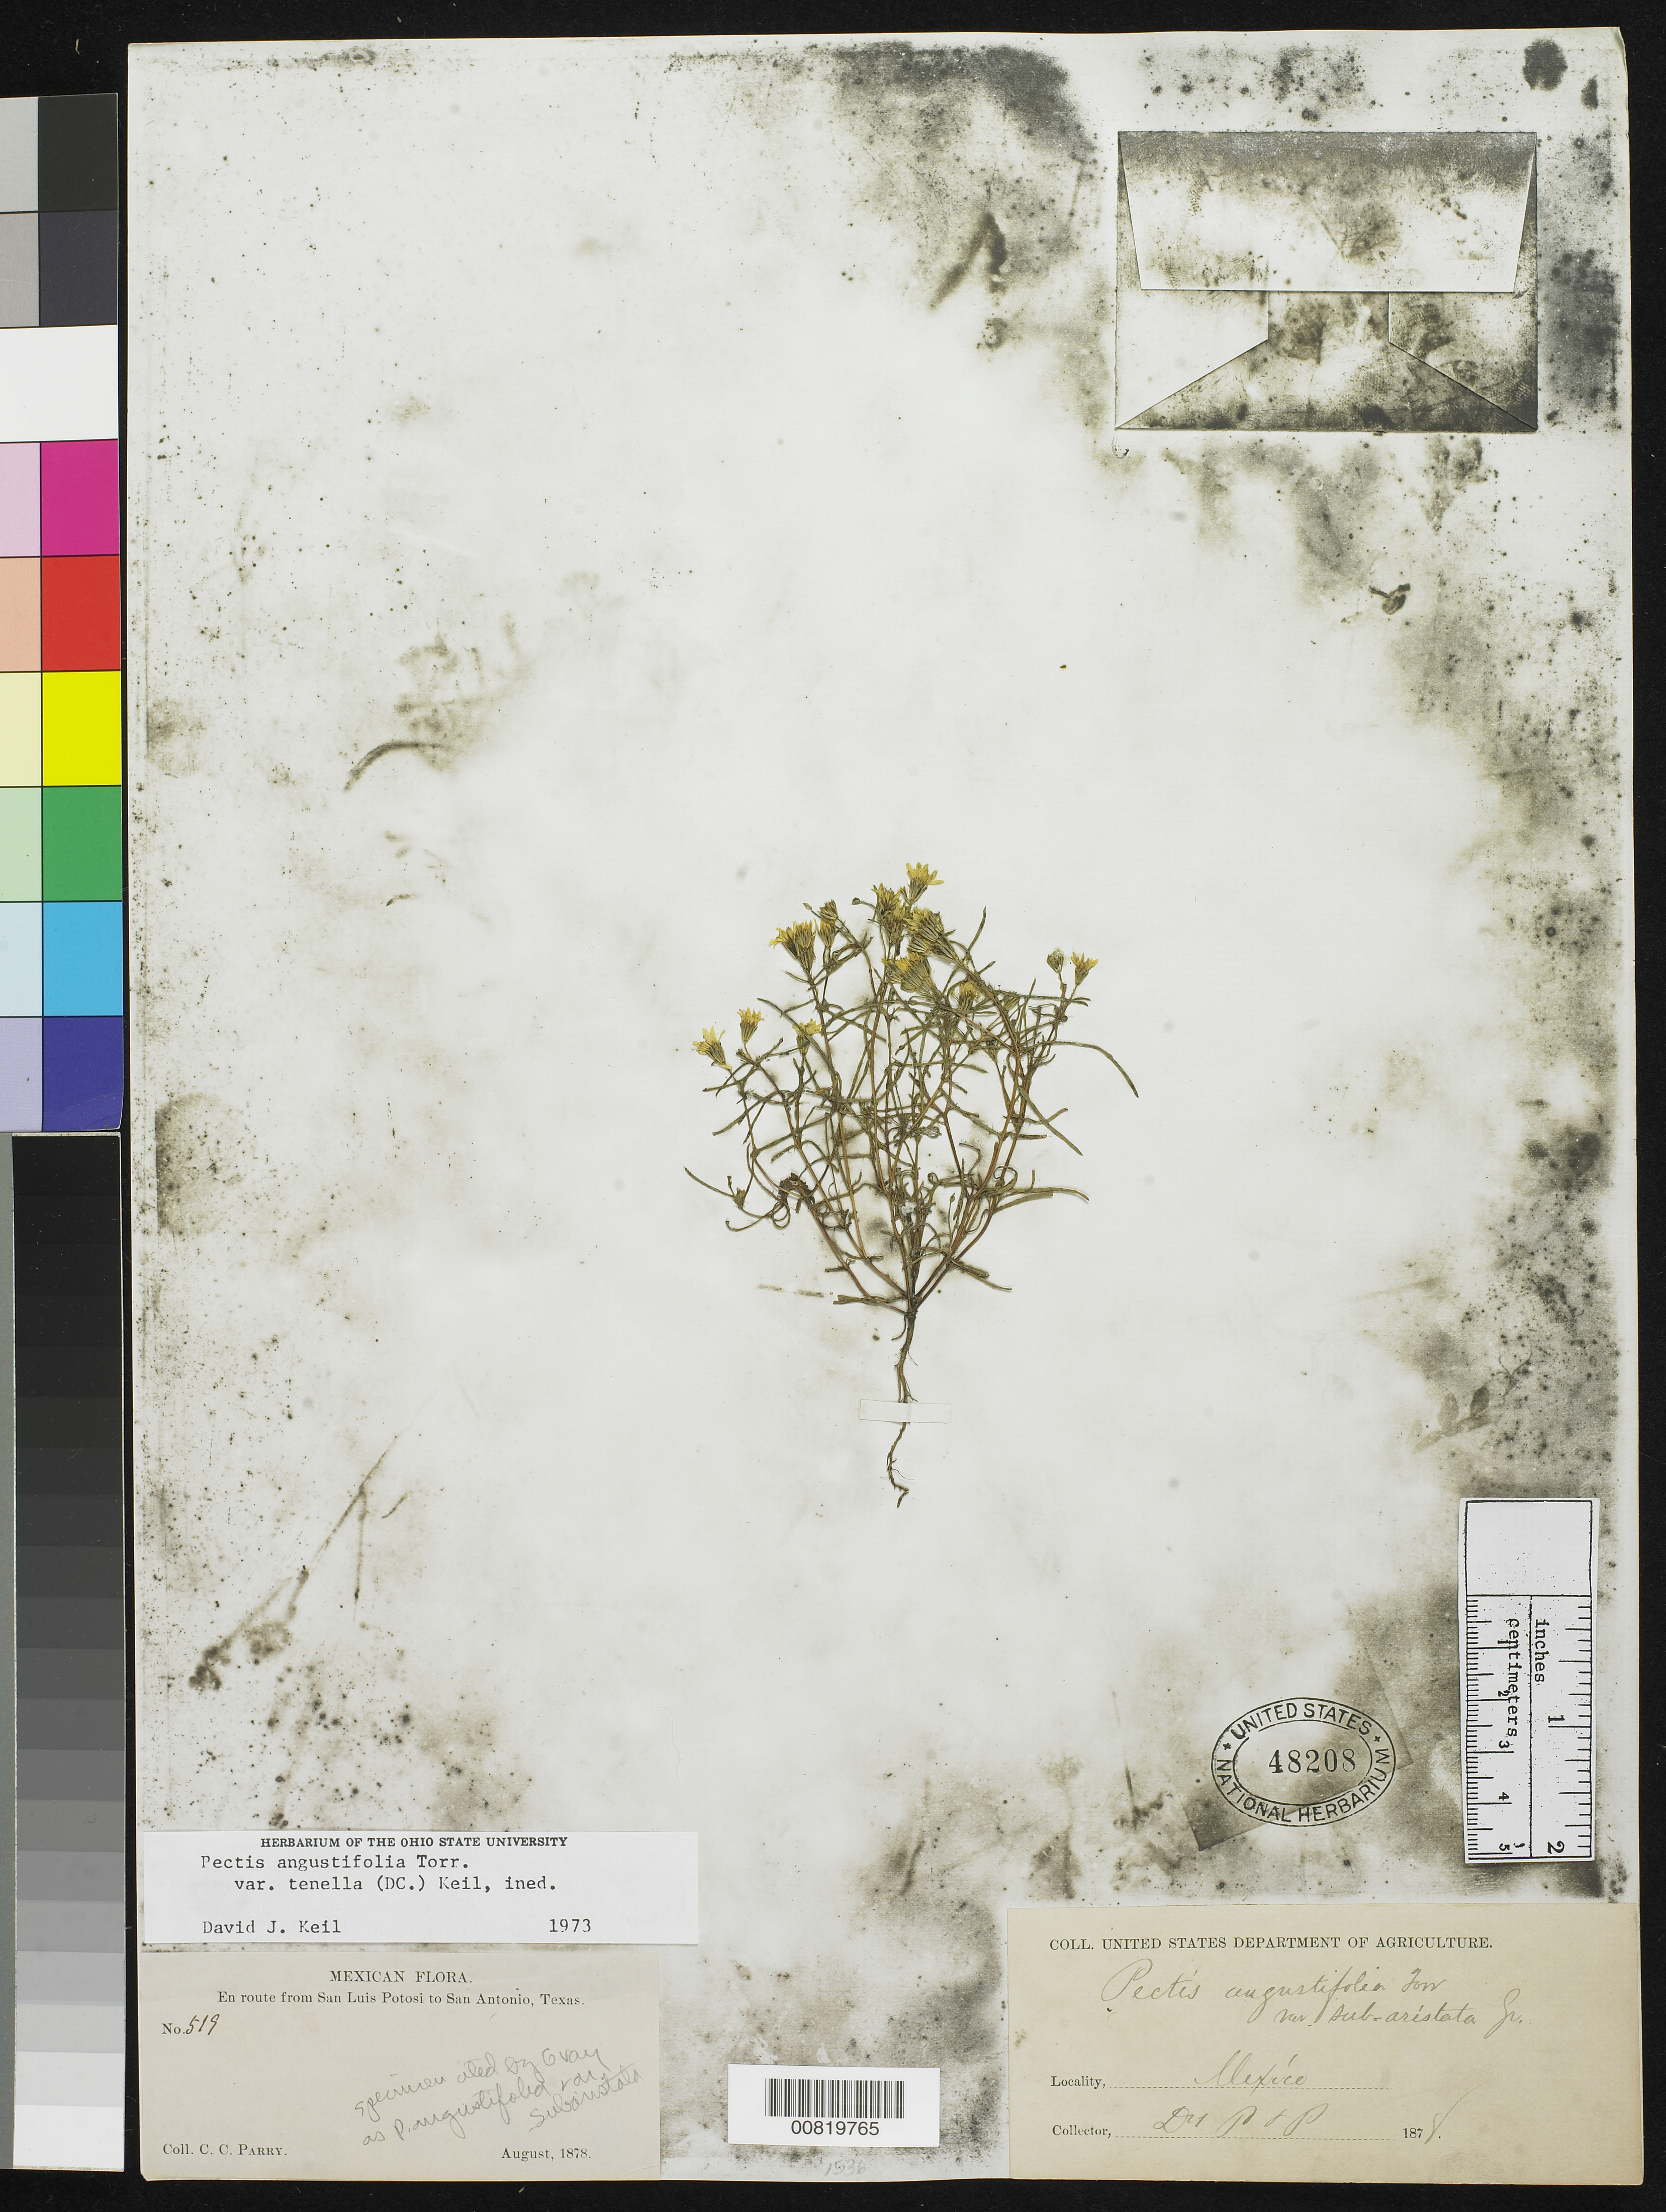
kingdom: Plantae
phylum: Tracheophyta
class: Magnoliopsida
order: Asterales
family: Asteraceae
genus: Pectis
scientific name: Pectis angustifolia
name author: Torr.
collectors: C. C. Parry & E. Palmer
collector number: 519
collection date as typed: Aug 1878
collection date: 1878-08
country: Mexico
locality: En route from San Luis Potosí to San Antonio, Texas.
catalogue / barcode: US 48208